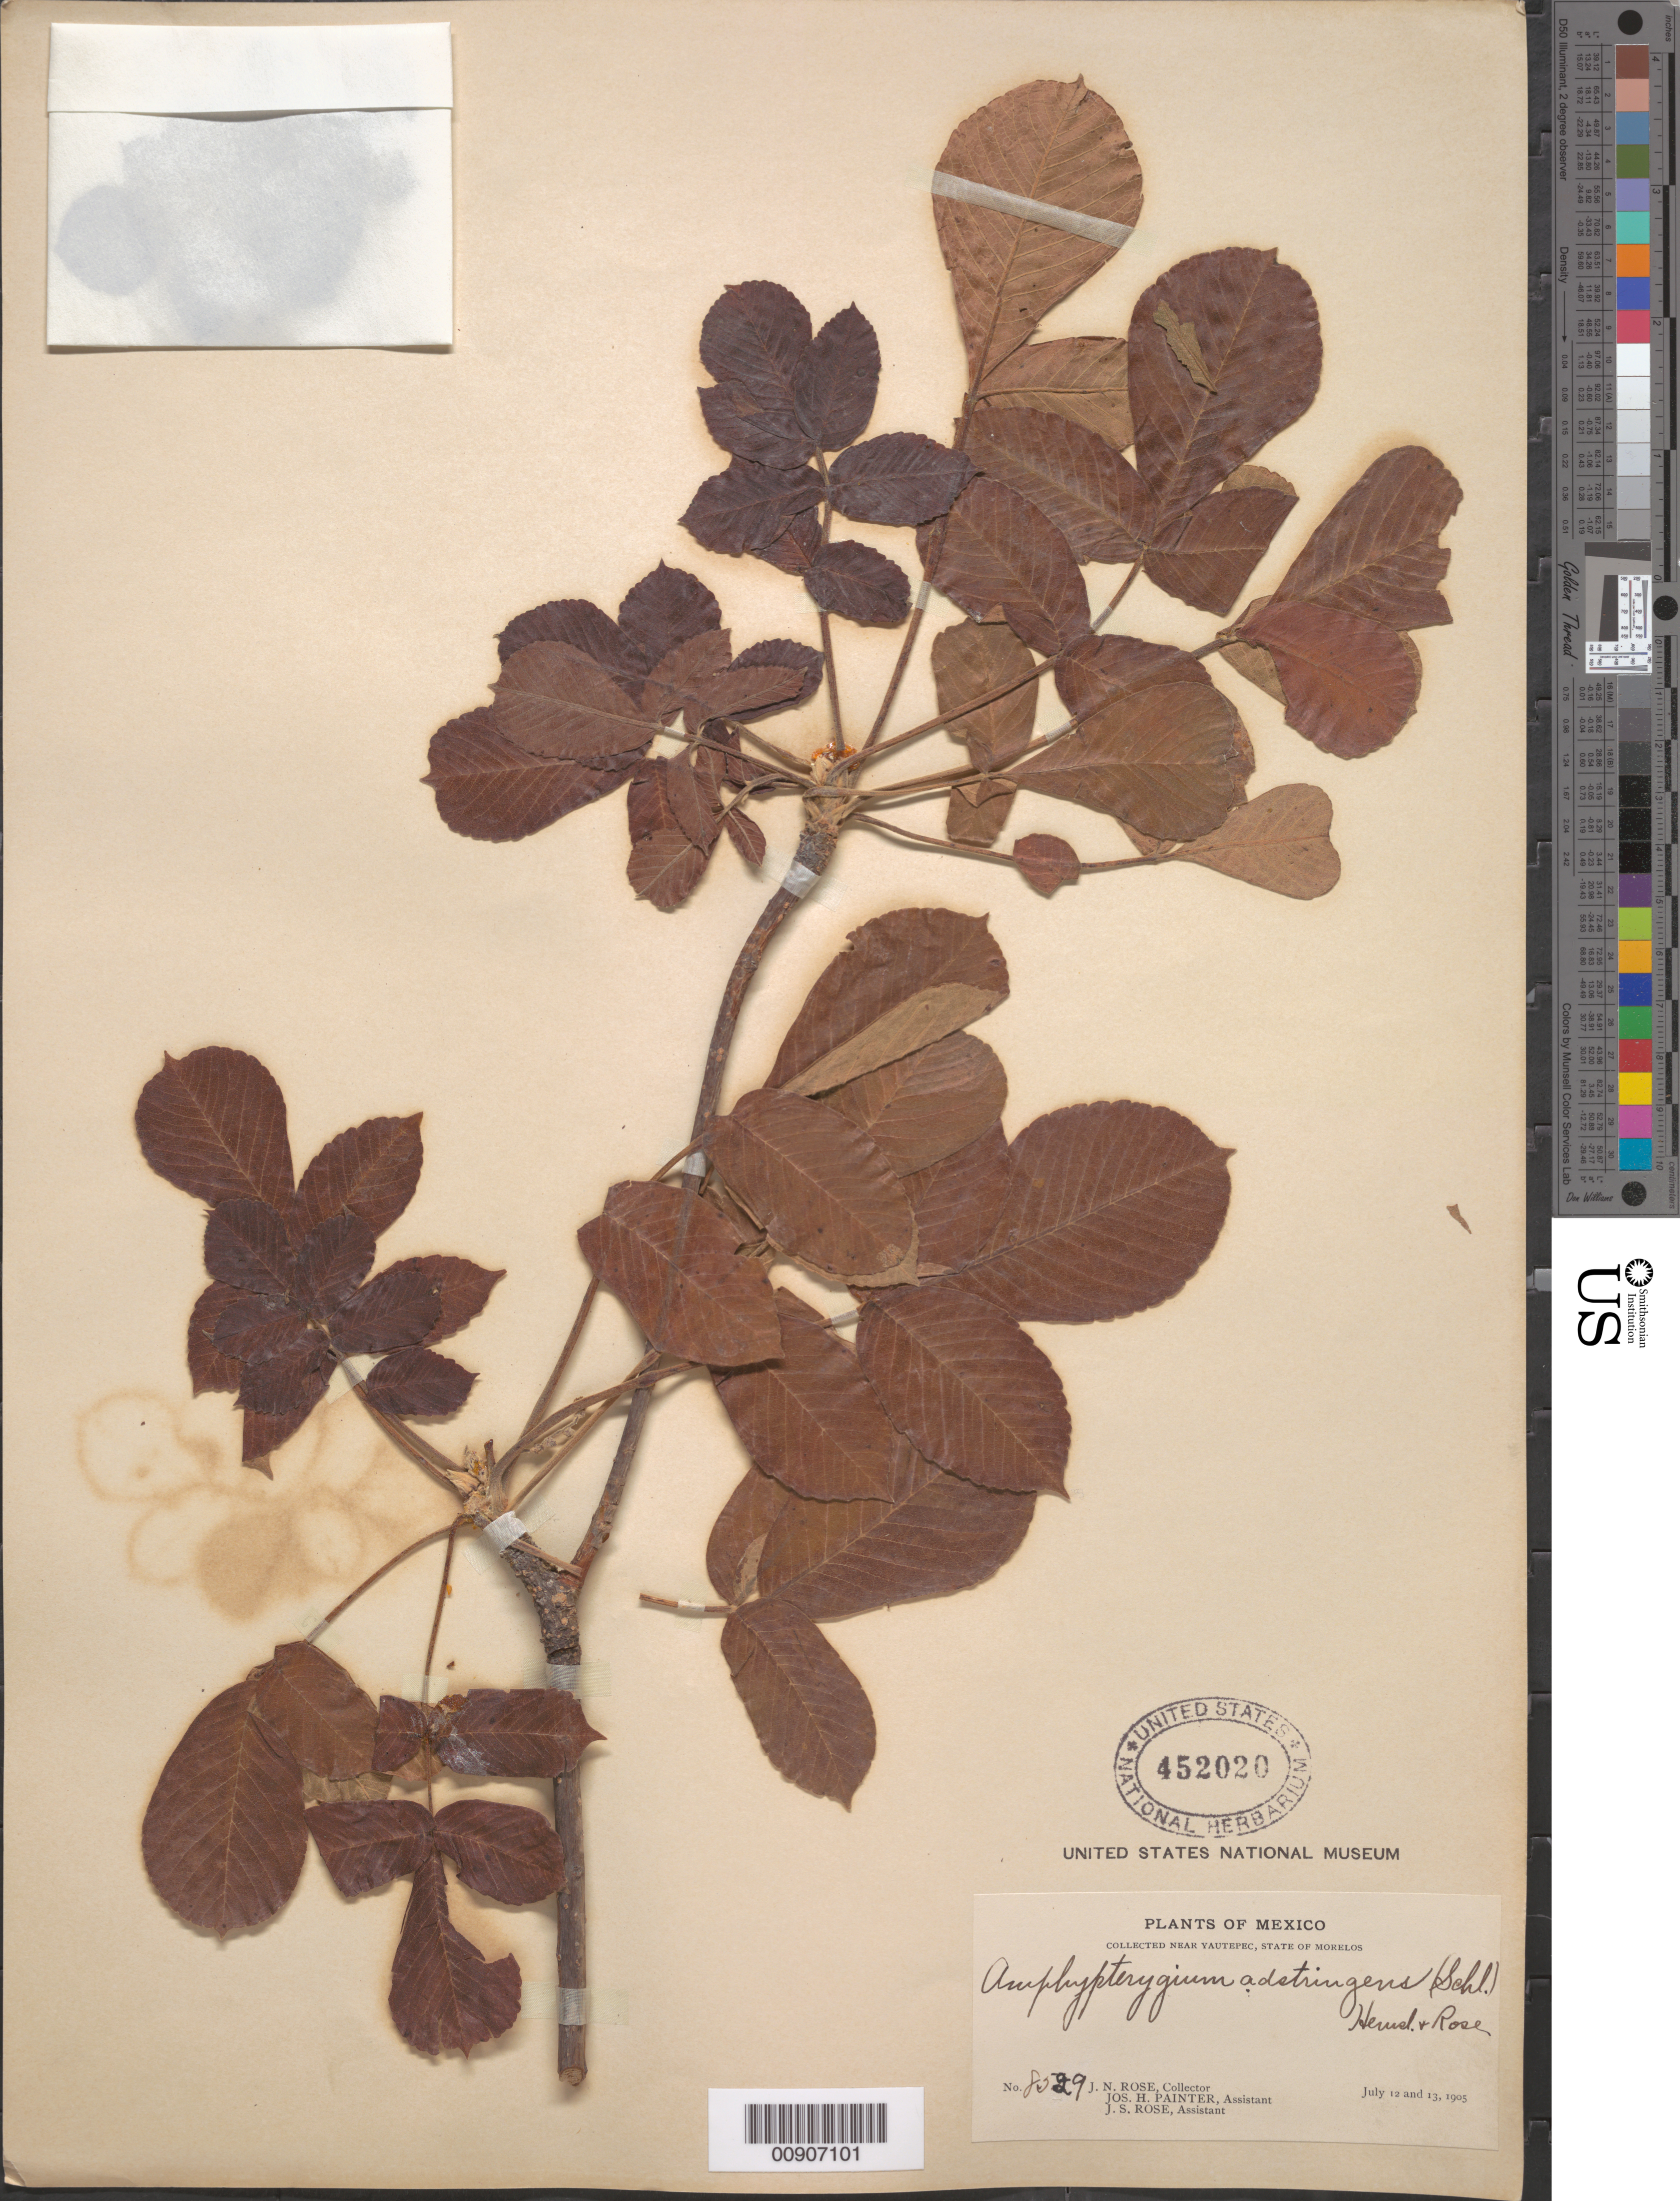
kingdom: Plantae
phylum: Tracheophyta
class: Magnoliopsida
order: Sapindales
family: Anacardiaceae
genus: Amphipterygium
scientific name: Amphipterygium adstringens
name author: (Schltdl.) Schiede ex Standl.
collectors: J. N. Rose, J. H. Painter & J. S. Rose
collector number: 8529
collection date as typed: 12 Jul 1905 to 13 Jul 1905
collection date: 1905-07-12/1905-07-13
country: Mexico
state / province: Morelos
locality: Near Yautepec, State of Morelos.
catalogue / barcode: US 452020